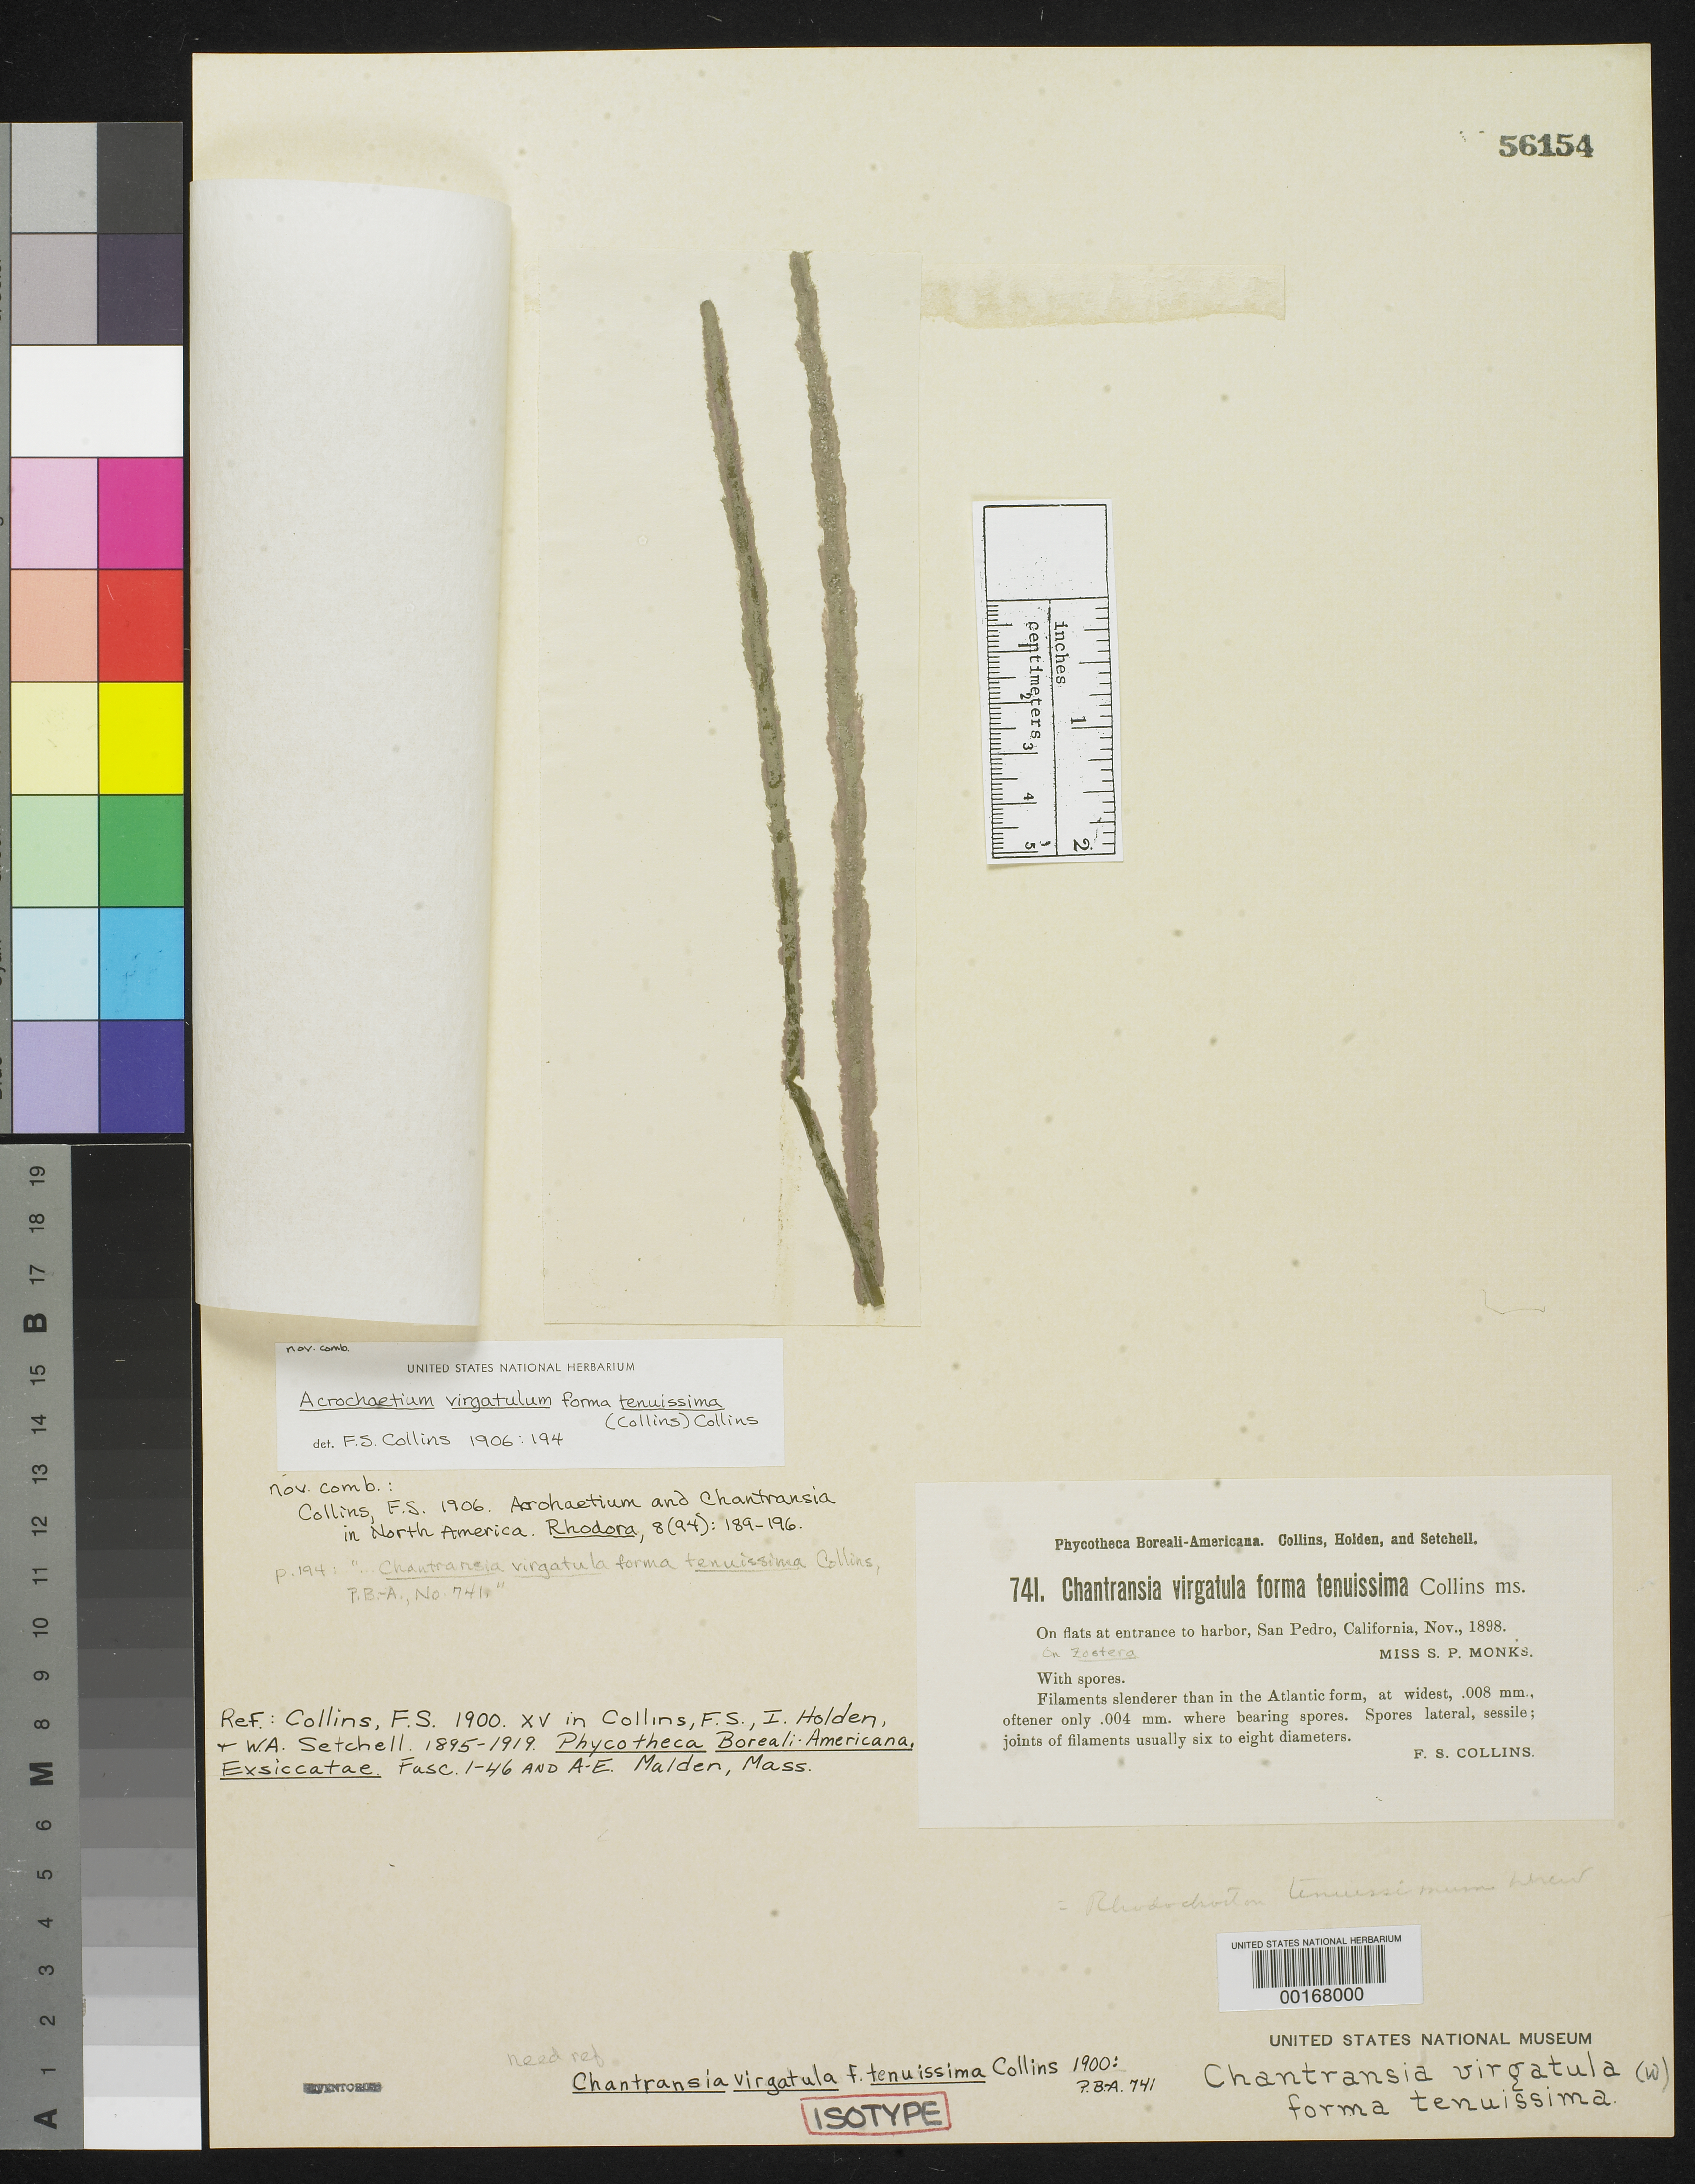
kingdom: Plantae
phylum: Rhodophyta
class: Florideophyceae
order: Batrachospermales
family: Lemaneaceae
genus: Chantransia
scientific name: Chantransia virgatula f. tenuissima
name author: Collins in Collins et al.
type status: Isotype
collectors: S. Monks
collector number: PB-A 741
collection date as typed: Nov 1898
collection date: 1898-11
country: United States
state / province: California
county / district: Los Angeles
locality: San Pedro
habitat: On flats at harbor entrance.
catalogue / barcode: US 56154